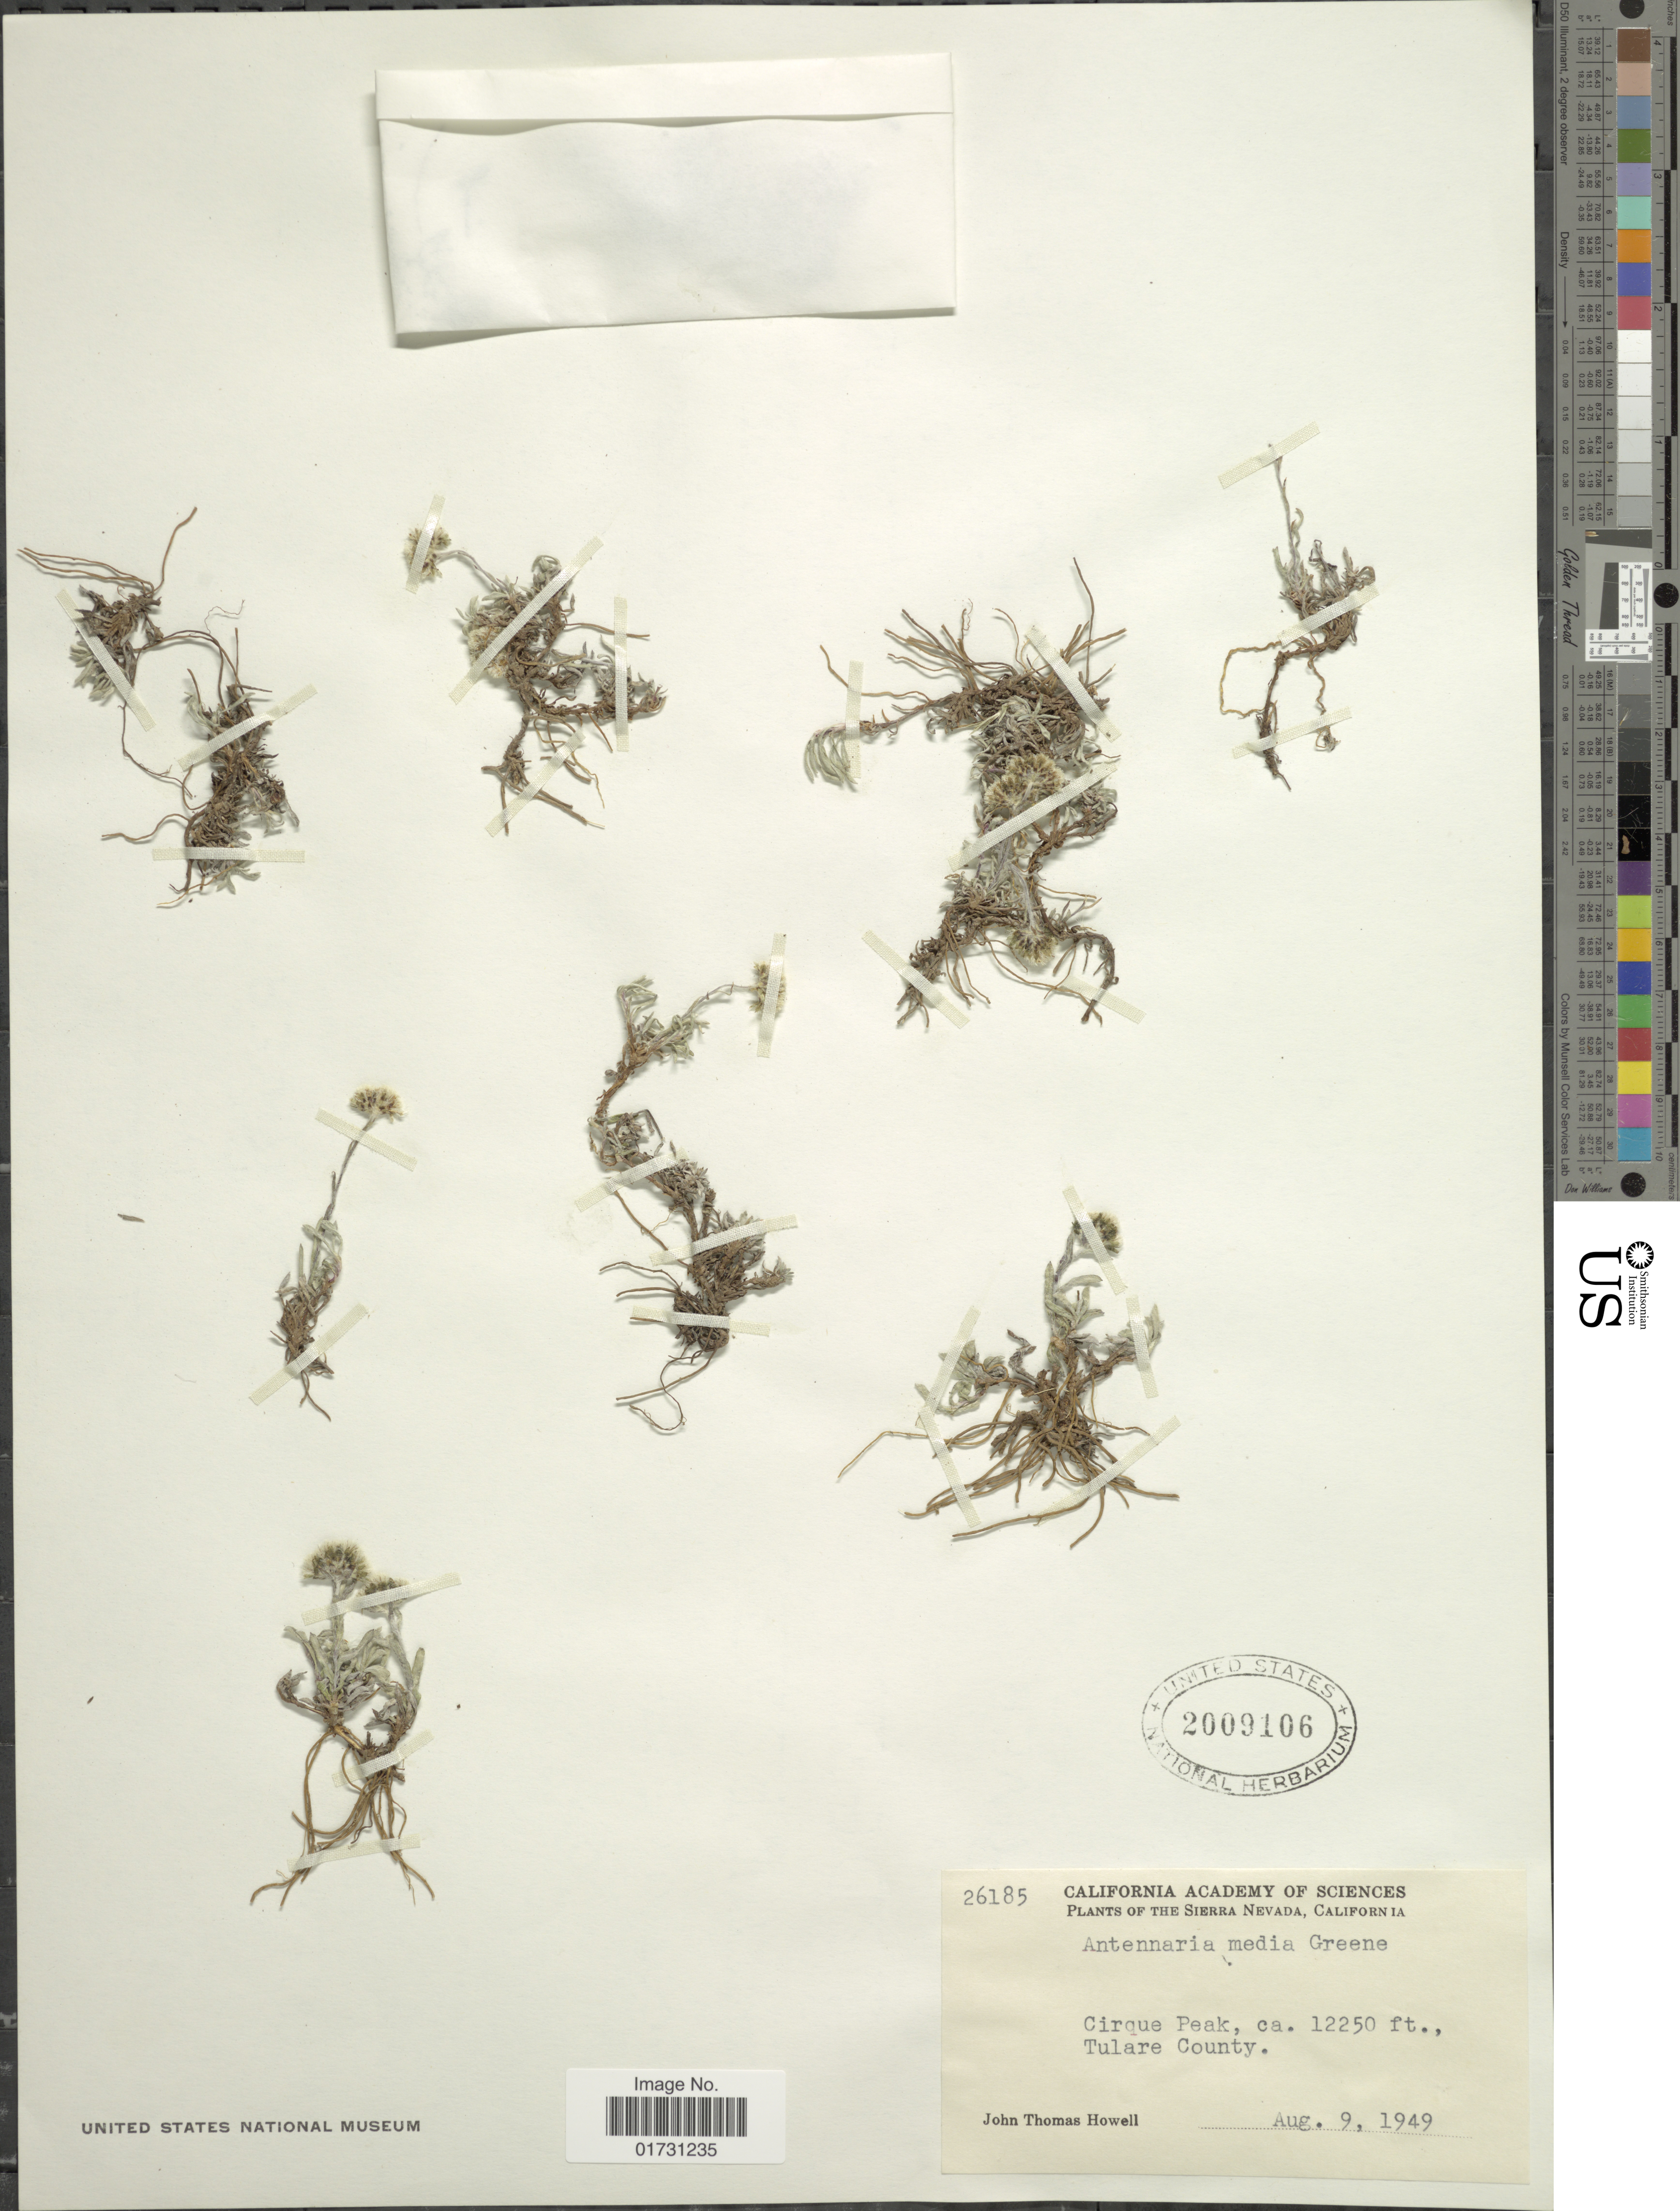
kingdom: Plantae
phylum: Tracheophyta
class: Magnoliopsida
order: Asterales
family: Asteraceae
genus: Antennaria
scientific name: Antennaria media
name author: Greene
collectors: J. T. Howell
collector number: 26185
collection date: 1949-08-09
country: United States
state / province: California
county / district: Tulare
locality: The Sierra Nevada, California, Cirque Peak, Tulare County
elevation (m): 3734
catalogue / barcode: US 2009106